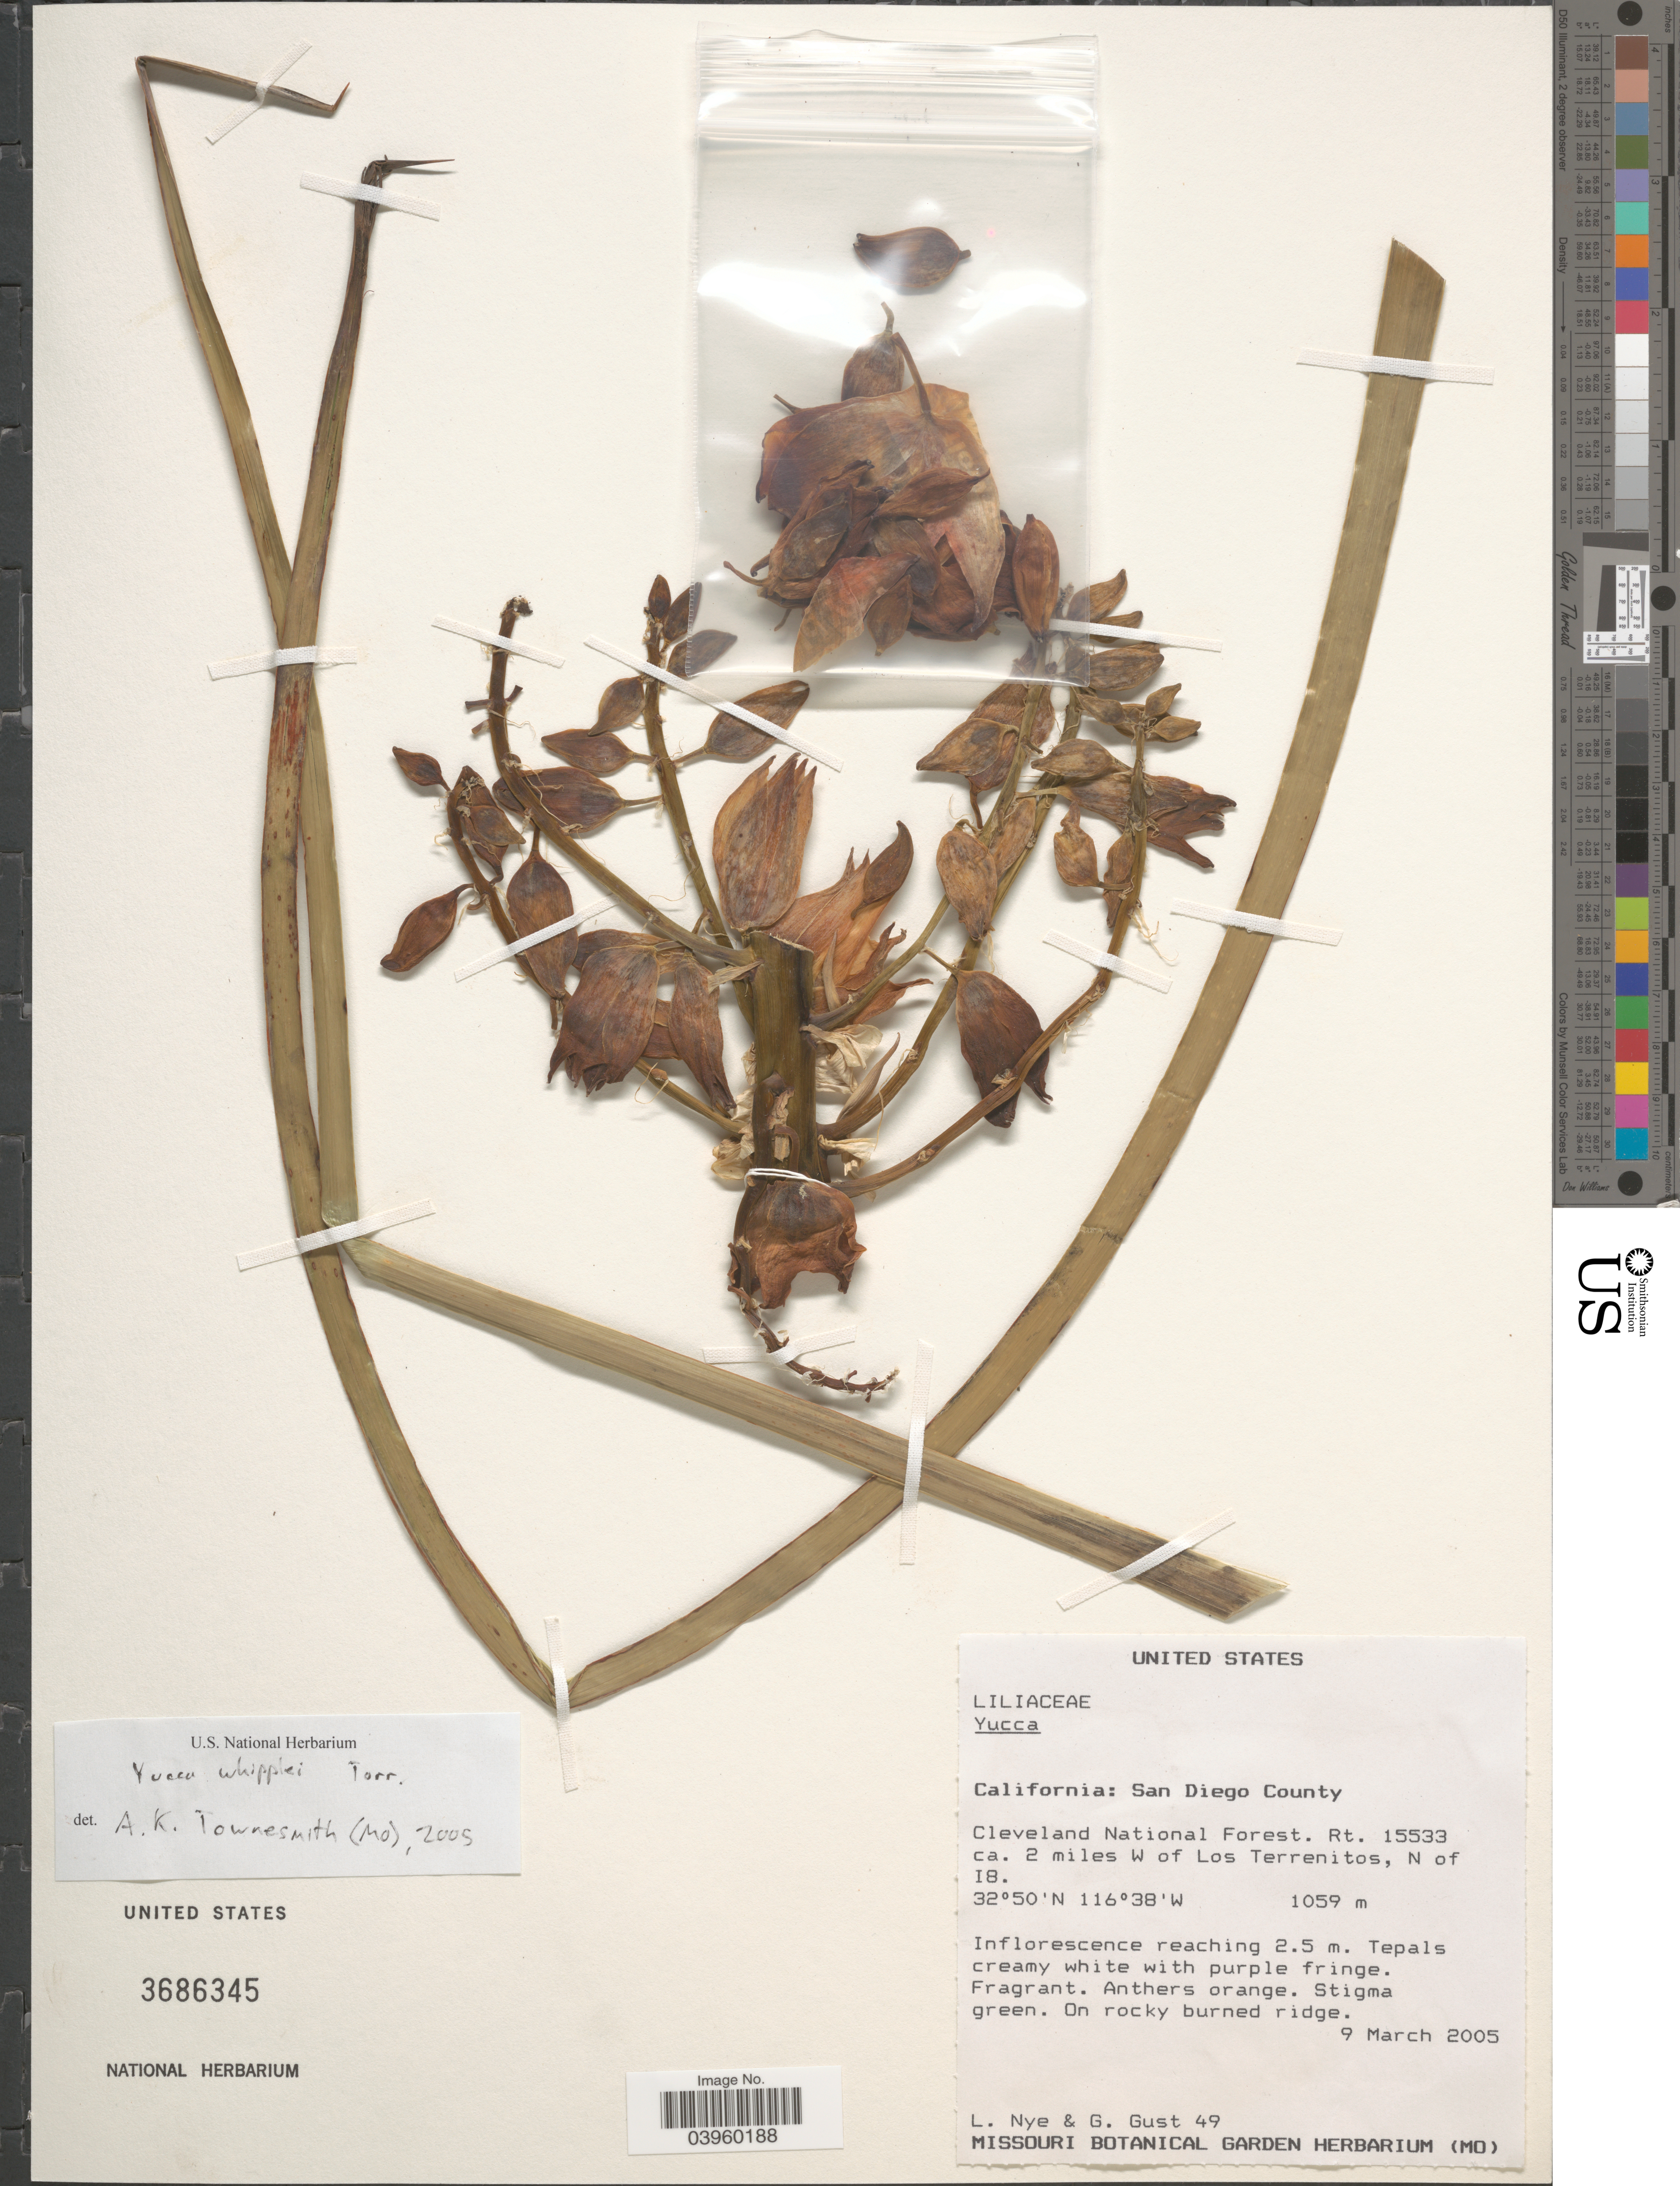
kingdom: Plantae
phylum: Tracheophyta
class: Liliopsida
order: Asparagales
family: Asparagaceae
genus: Yucca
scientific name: Yucca whipplei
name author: Torr.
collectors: L. Nye & G. Gust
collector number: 49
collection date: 2005-03-09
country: United States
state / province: California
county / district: San Diego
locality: San Diego County. Cleveland National Forest. Rt. 15533 ca. 2 miles W of Los Terrenitos, N of I8.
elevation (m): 1059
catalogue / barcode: US 3686345